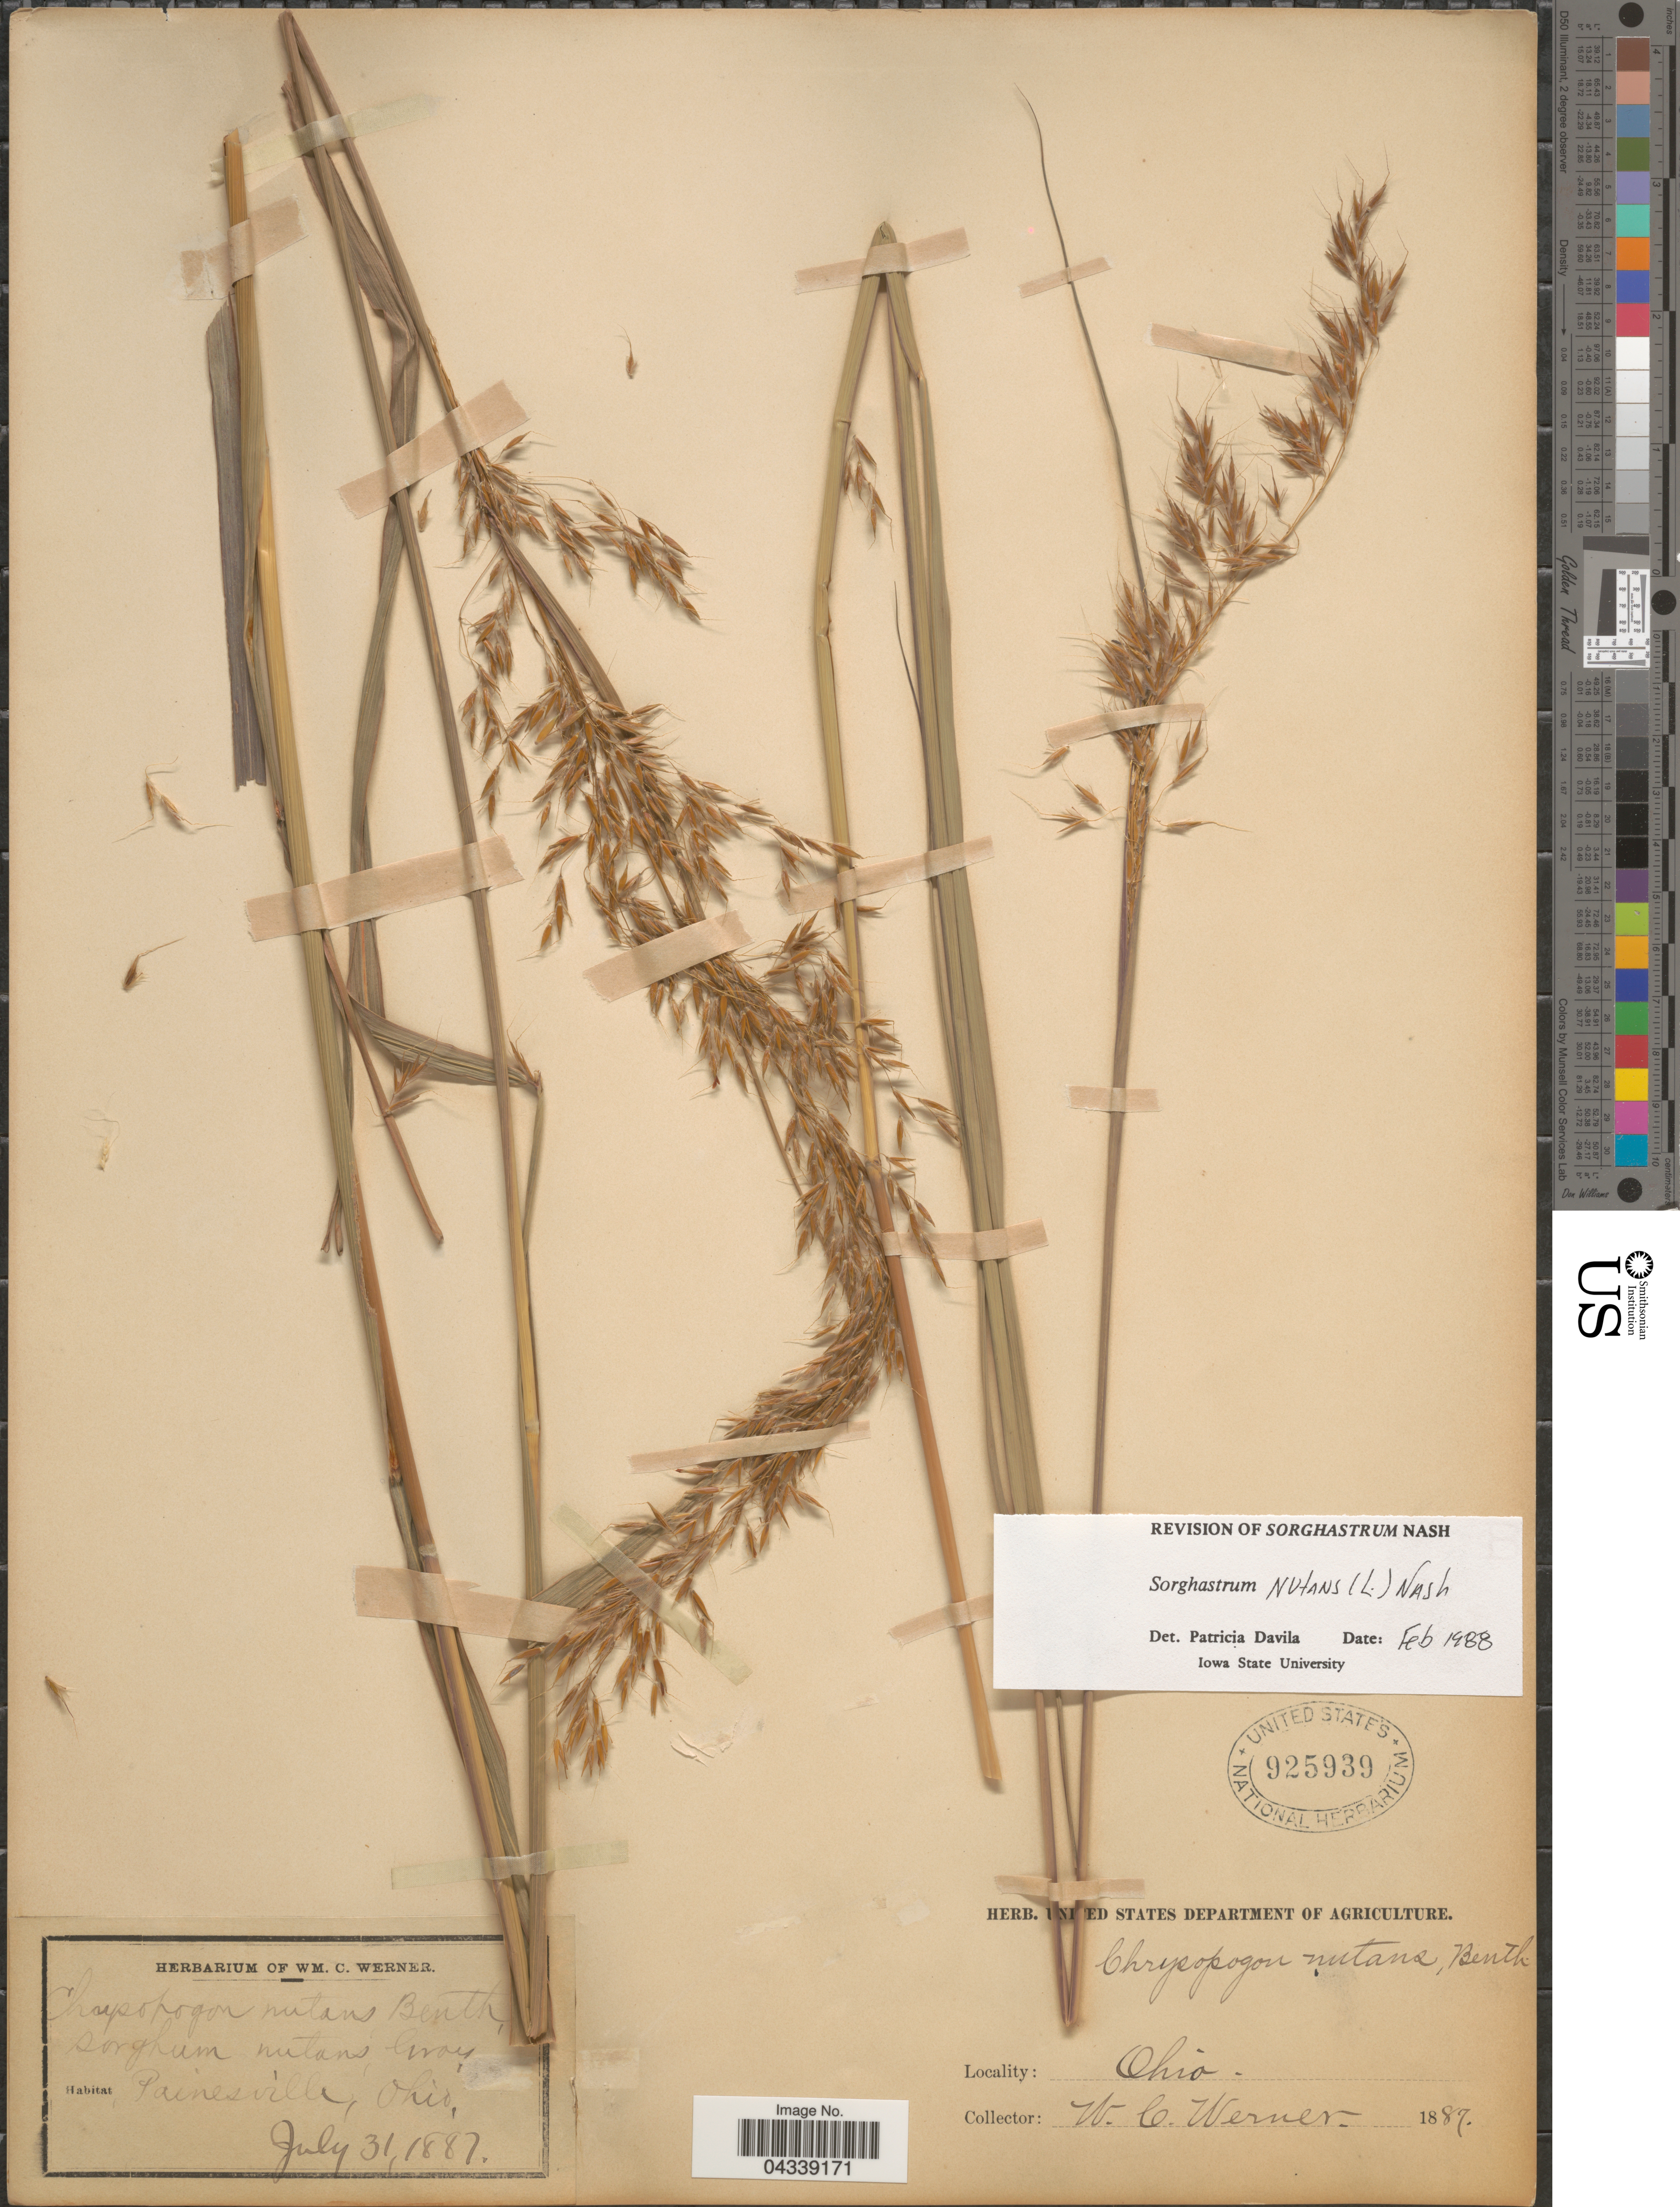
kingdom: Plantae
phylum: Tracheophyta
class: Liliopsida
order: Poales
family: Poaceae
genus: Sorghastrum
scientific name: Sorghastrum nutans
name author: (L.) Nash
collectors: W. Werner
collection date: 1887-07-31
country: United States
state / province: Ohio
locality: Gainesville.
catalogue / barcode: US 925939